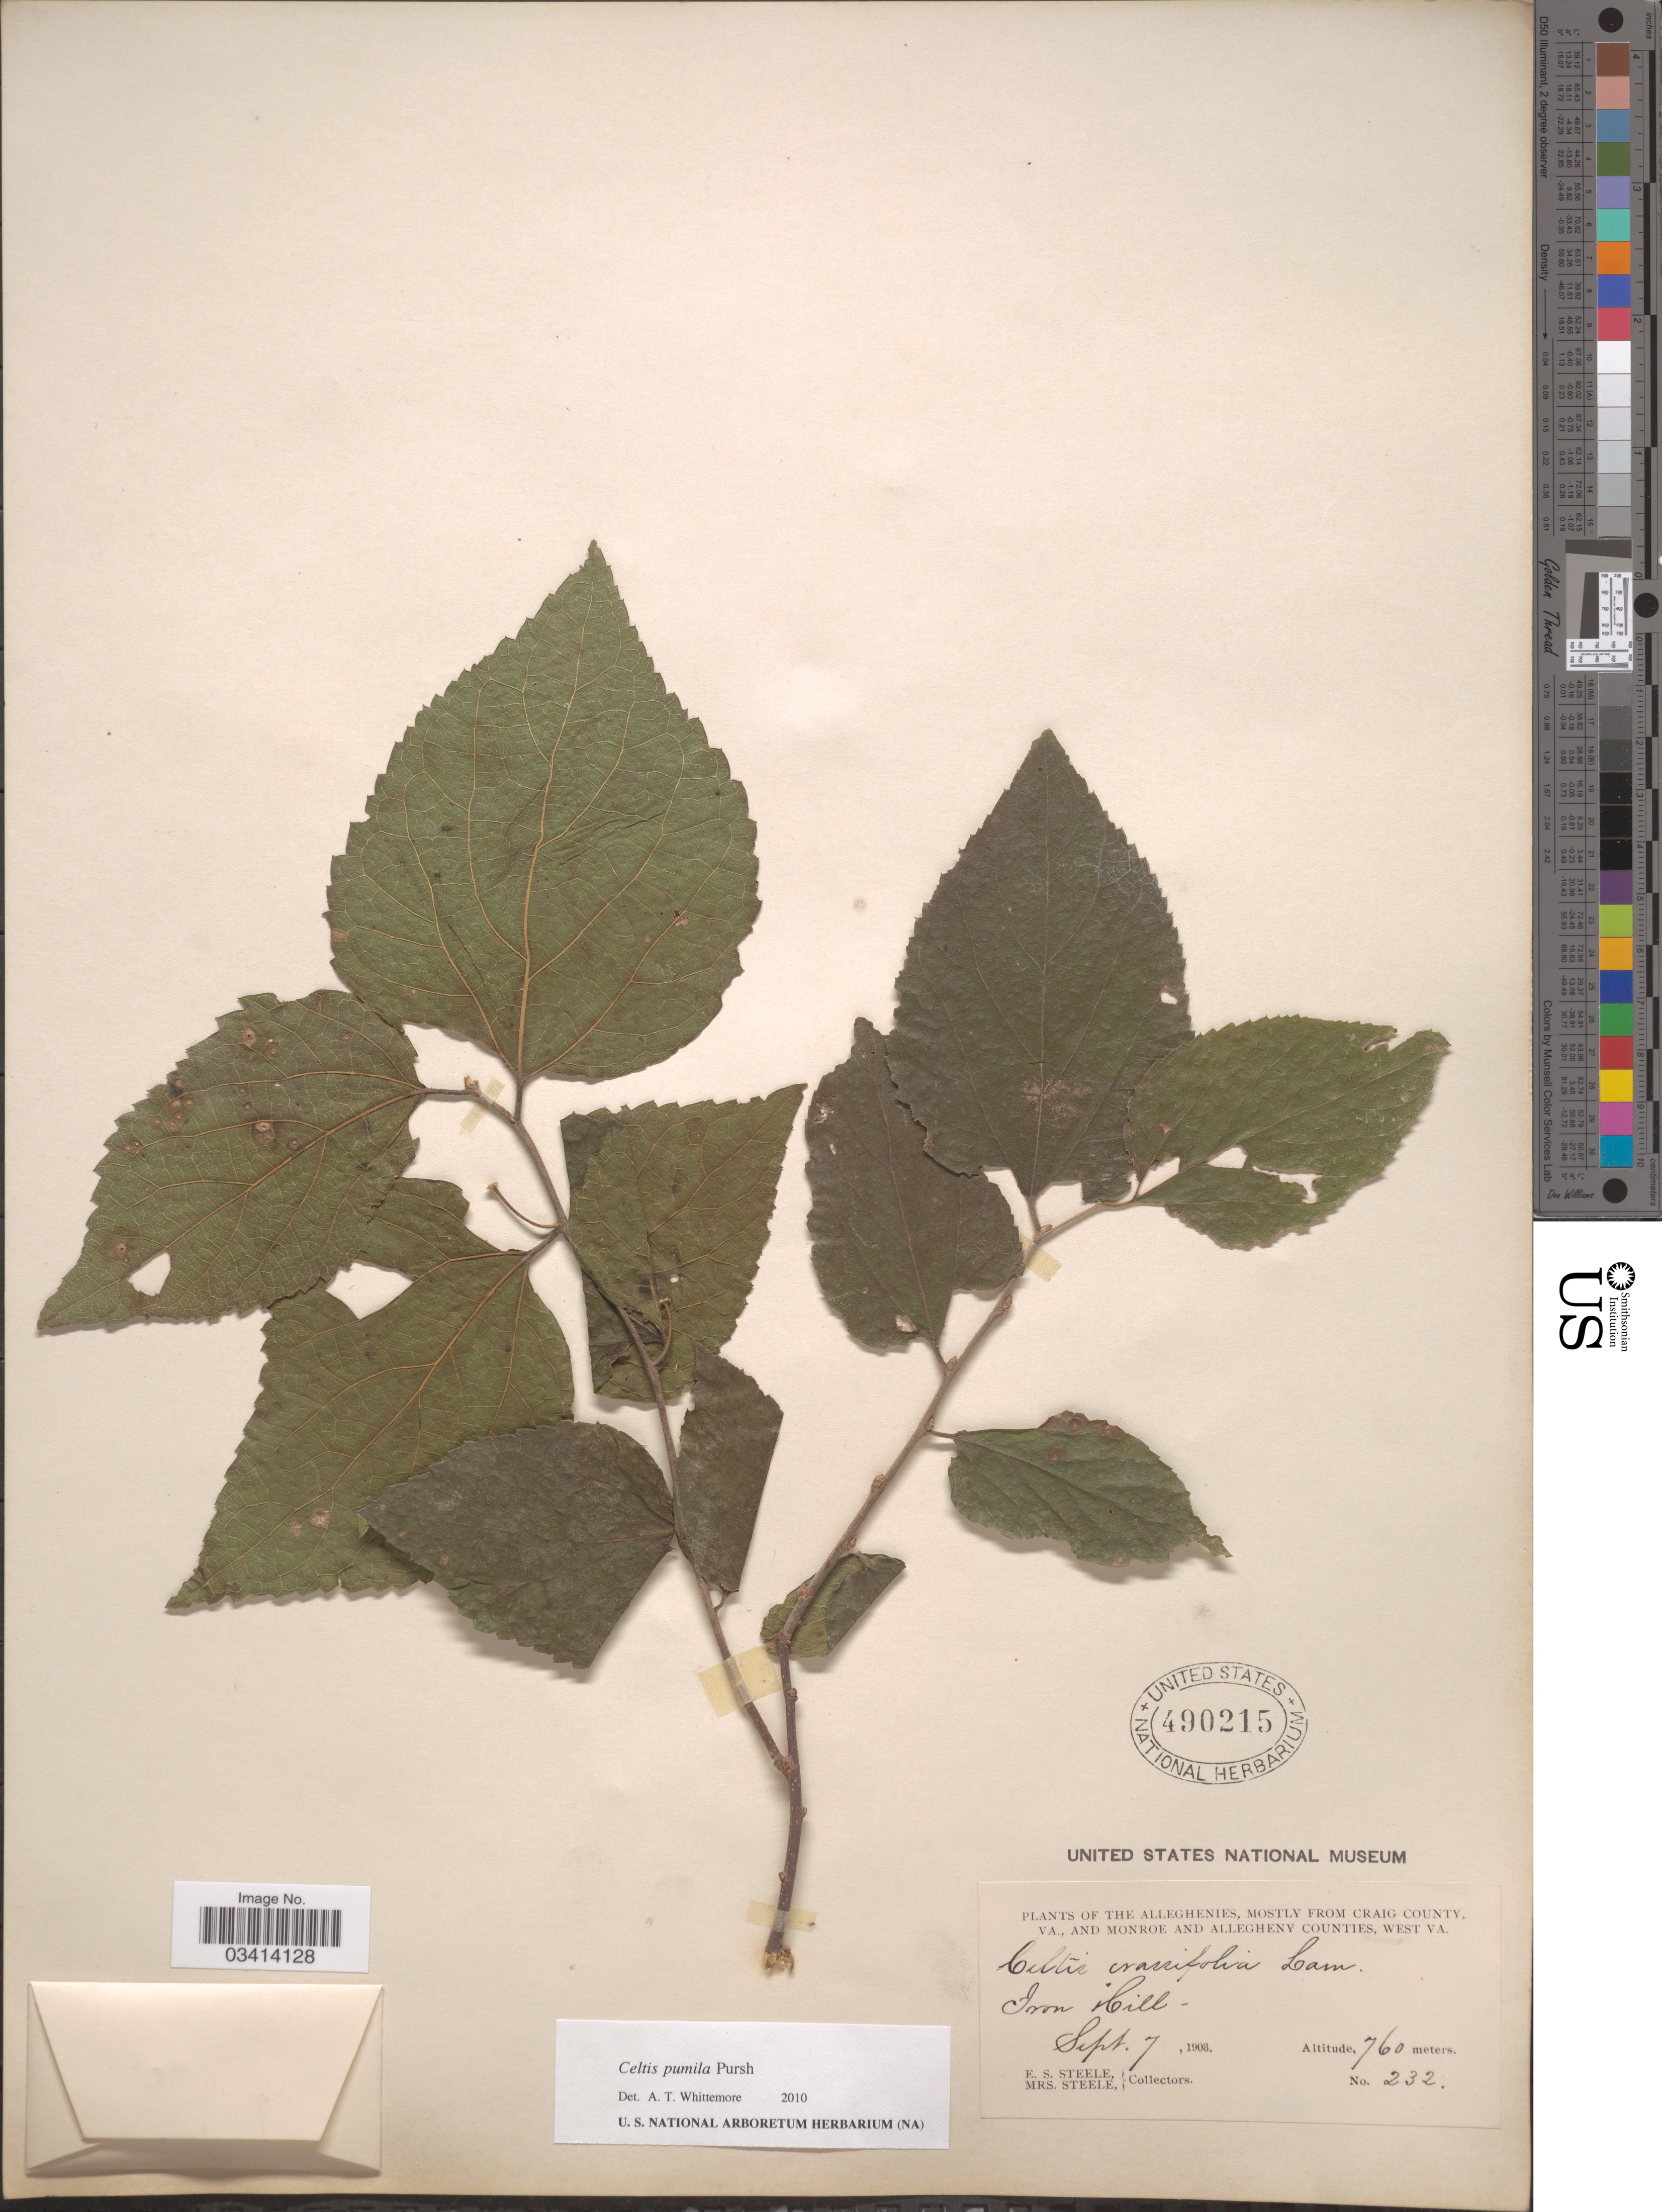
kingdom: Plantae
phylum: Tracheophyta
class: Magnoliopsida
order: Rosales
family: Cannabaceae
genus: Celtis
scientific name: Celtis pumila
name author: Pursh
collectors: E. Steele & Mrs. E. S. Steele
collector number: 232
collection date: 1903-09-07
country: United States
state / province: Virginia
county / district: Craig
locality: The Alleghenies, mostly from Craig County, Va., and Monroe and Allegheny Counties, West Va. Iron Hill.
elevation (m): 760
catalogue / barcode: US 490215